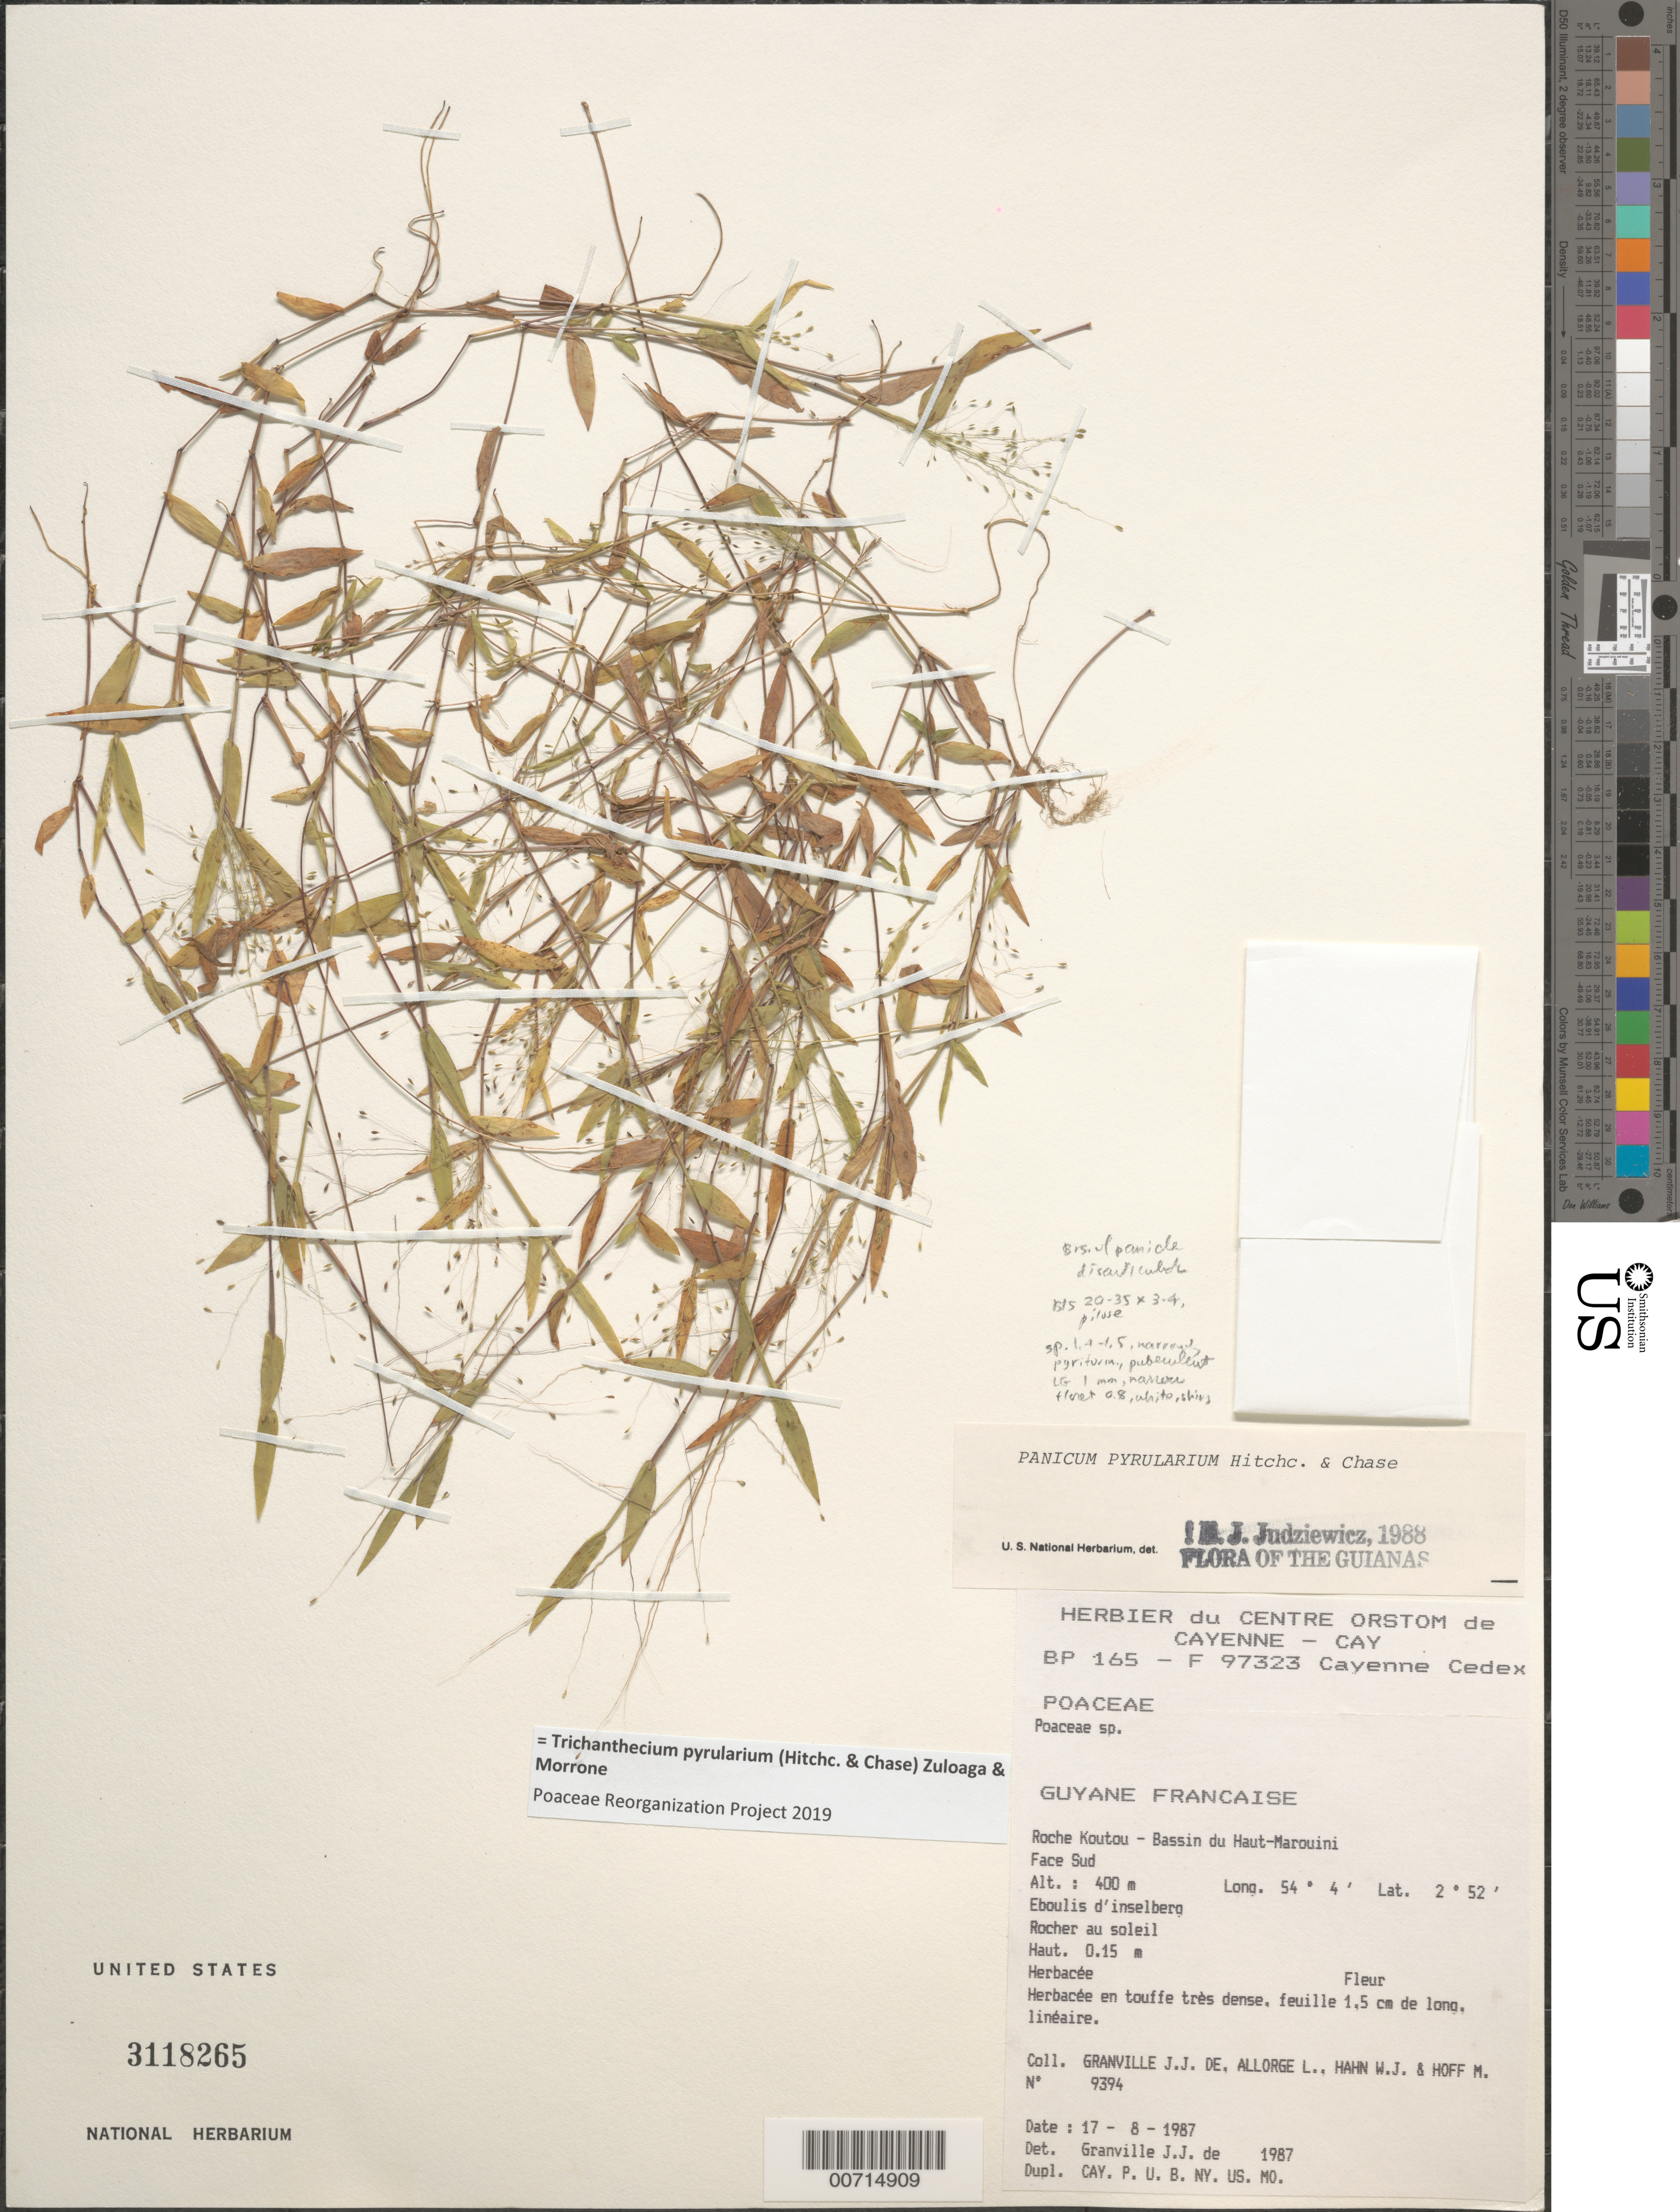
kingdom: Plantae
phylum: Tracheophyta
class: Liliopsida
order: Poales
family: Poaceae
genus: Trichanthecium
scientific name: Trichanthecium pyrularium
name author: (Hitchc. & Chase) Zuloaga & Morrone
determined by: Poaceae Reorganization Project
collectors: J.-J. de Granville, L. Allorge, W. J. Hahn & M. Hoff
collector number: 9394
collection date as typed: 17-Aug-87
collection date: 1987-08-17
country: French Guiana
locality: Roche Koutou, Bassin du Haut-Marouini, Face sud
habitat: Eboulis d'inselberg, Rocher au soleil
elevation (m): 400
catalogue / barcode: US 3118265